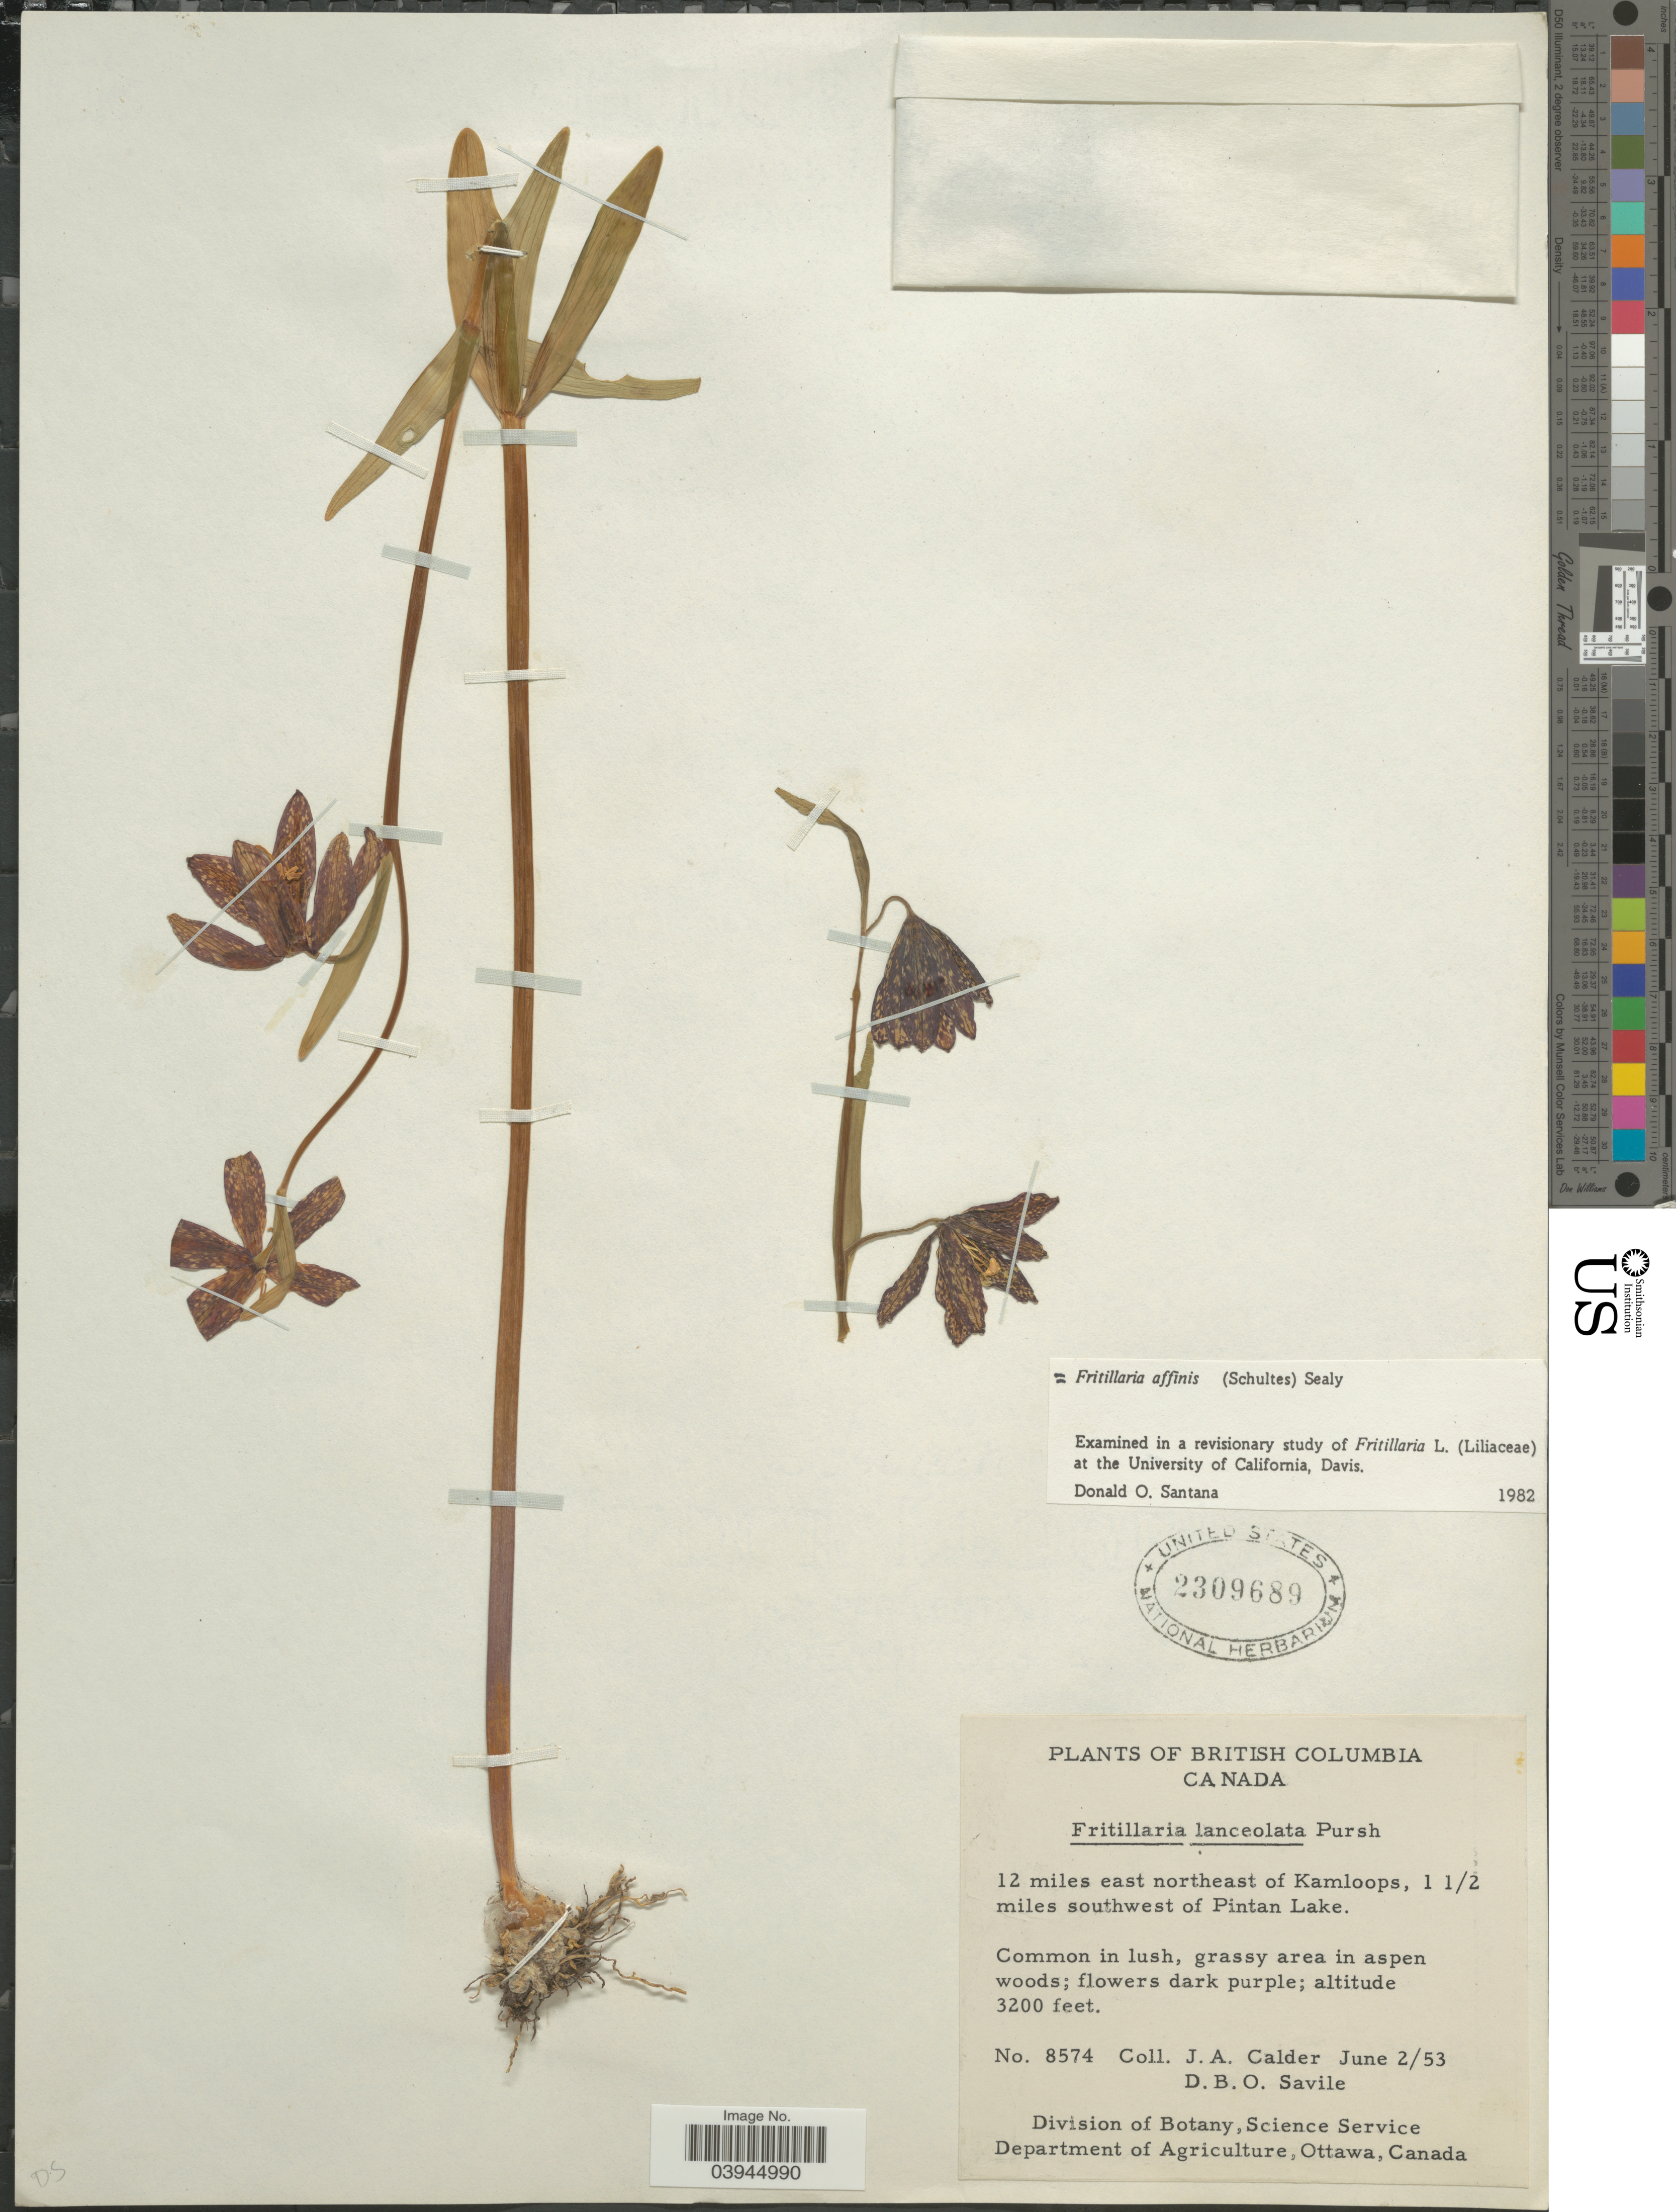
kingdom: Plantae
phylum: Tracheophyta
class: Liliopsida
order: Liliales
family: Liliaceae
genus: Fritillaria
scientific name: Fritillaria affinis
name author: (Schult. & Schult. f.) Sealy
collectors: J. A. Calder & D. Savile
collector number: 8574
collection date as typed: Transcribed d/m/y: 2/6/53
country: Canada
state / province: British Columbia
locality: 12 miles east northeast of Kamloops, 1 1/2 miles southwest of Pintan Lake.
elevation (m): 975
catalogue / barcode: US 2309689